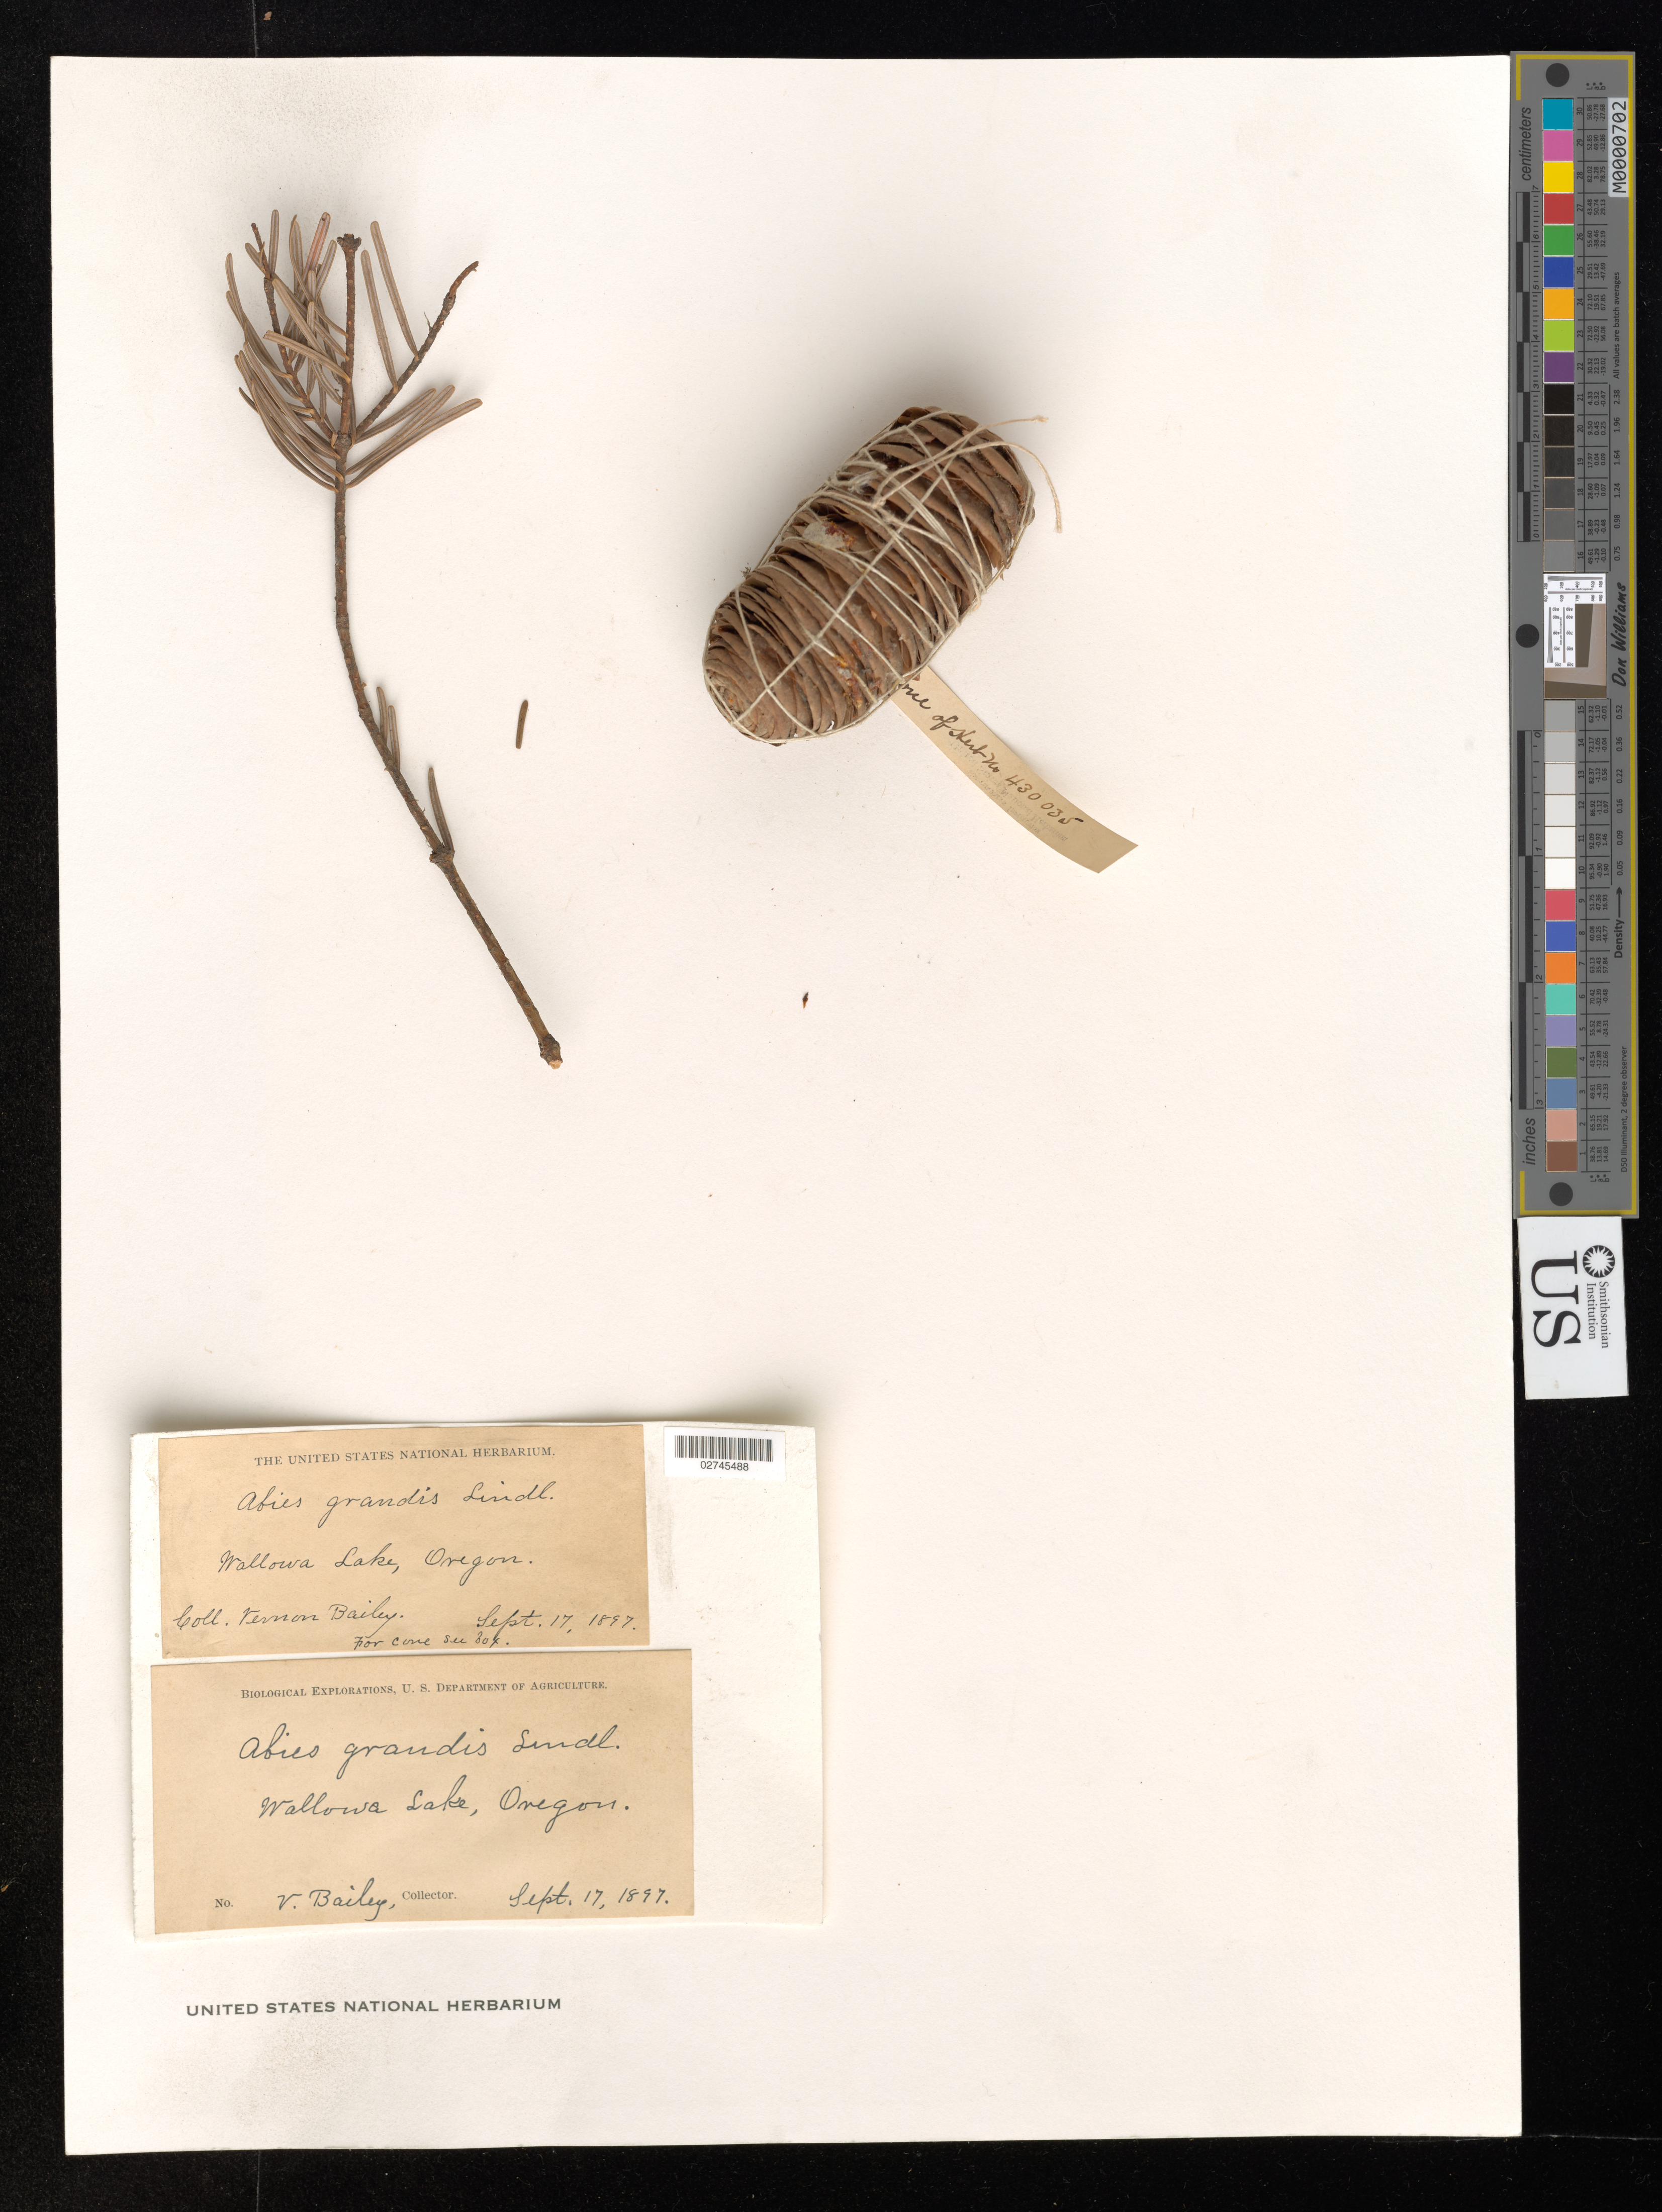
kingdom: Plantae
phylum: Tracheophyta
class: Pinopsida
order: Pinales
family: Pinaceae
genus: Abies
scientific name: Abies grandis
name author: (Douglas ex D. Don) Lindl.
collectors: V. Bailey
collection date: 1897-09-17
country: United States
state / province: Oregon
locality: Wallowa Lake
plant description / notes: Herb. no. 430035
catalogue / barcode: US 430035